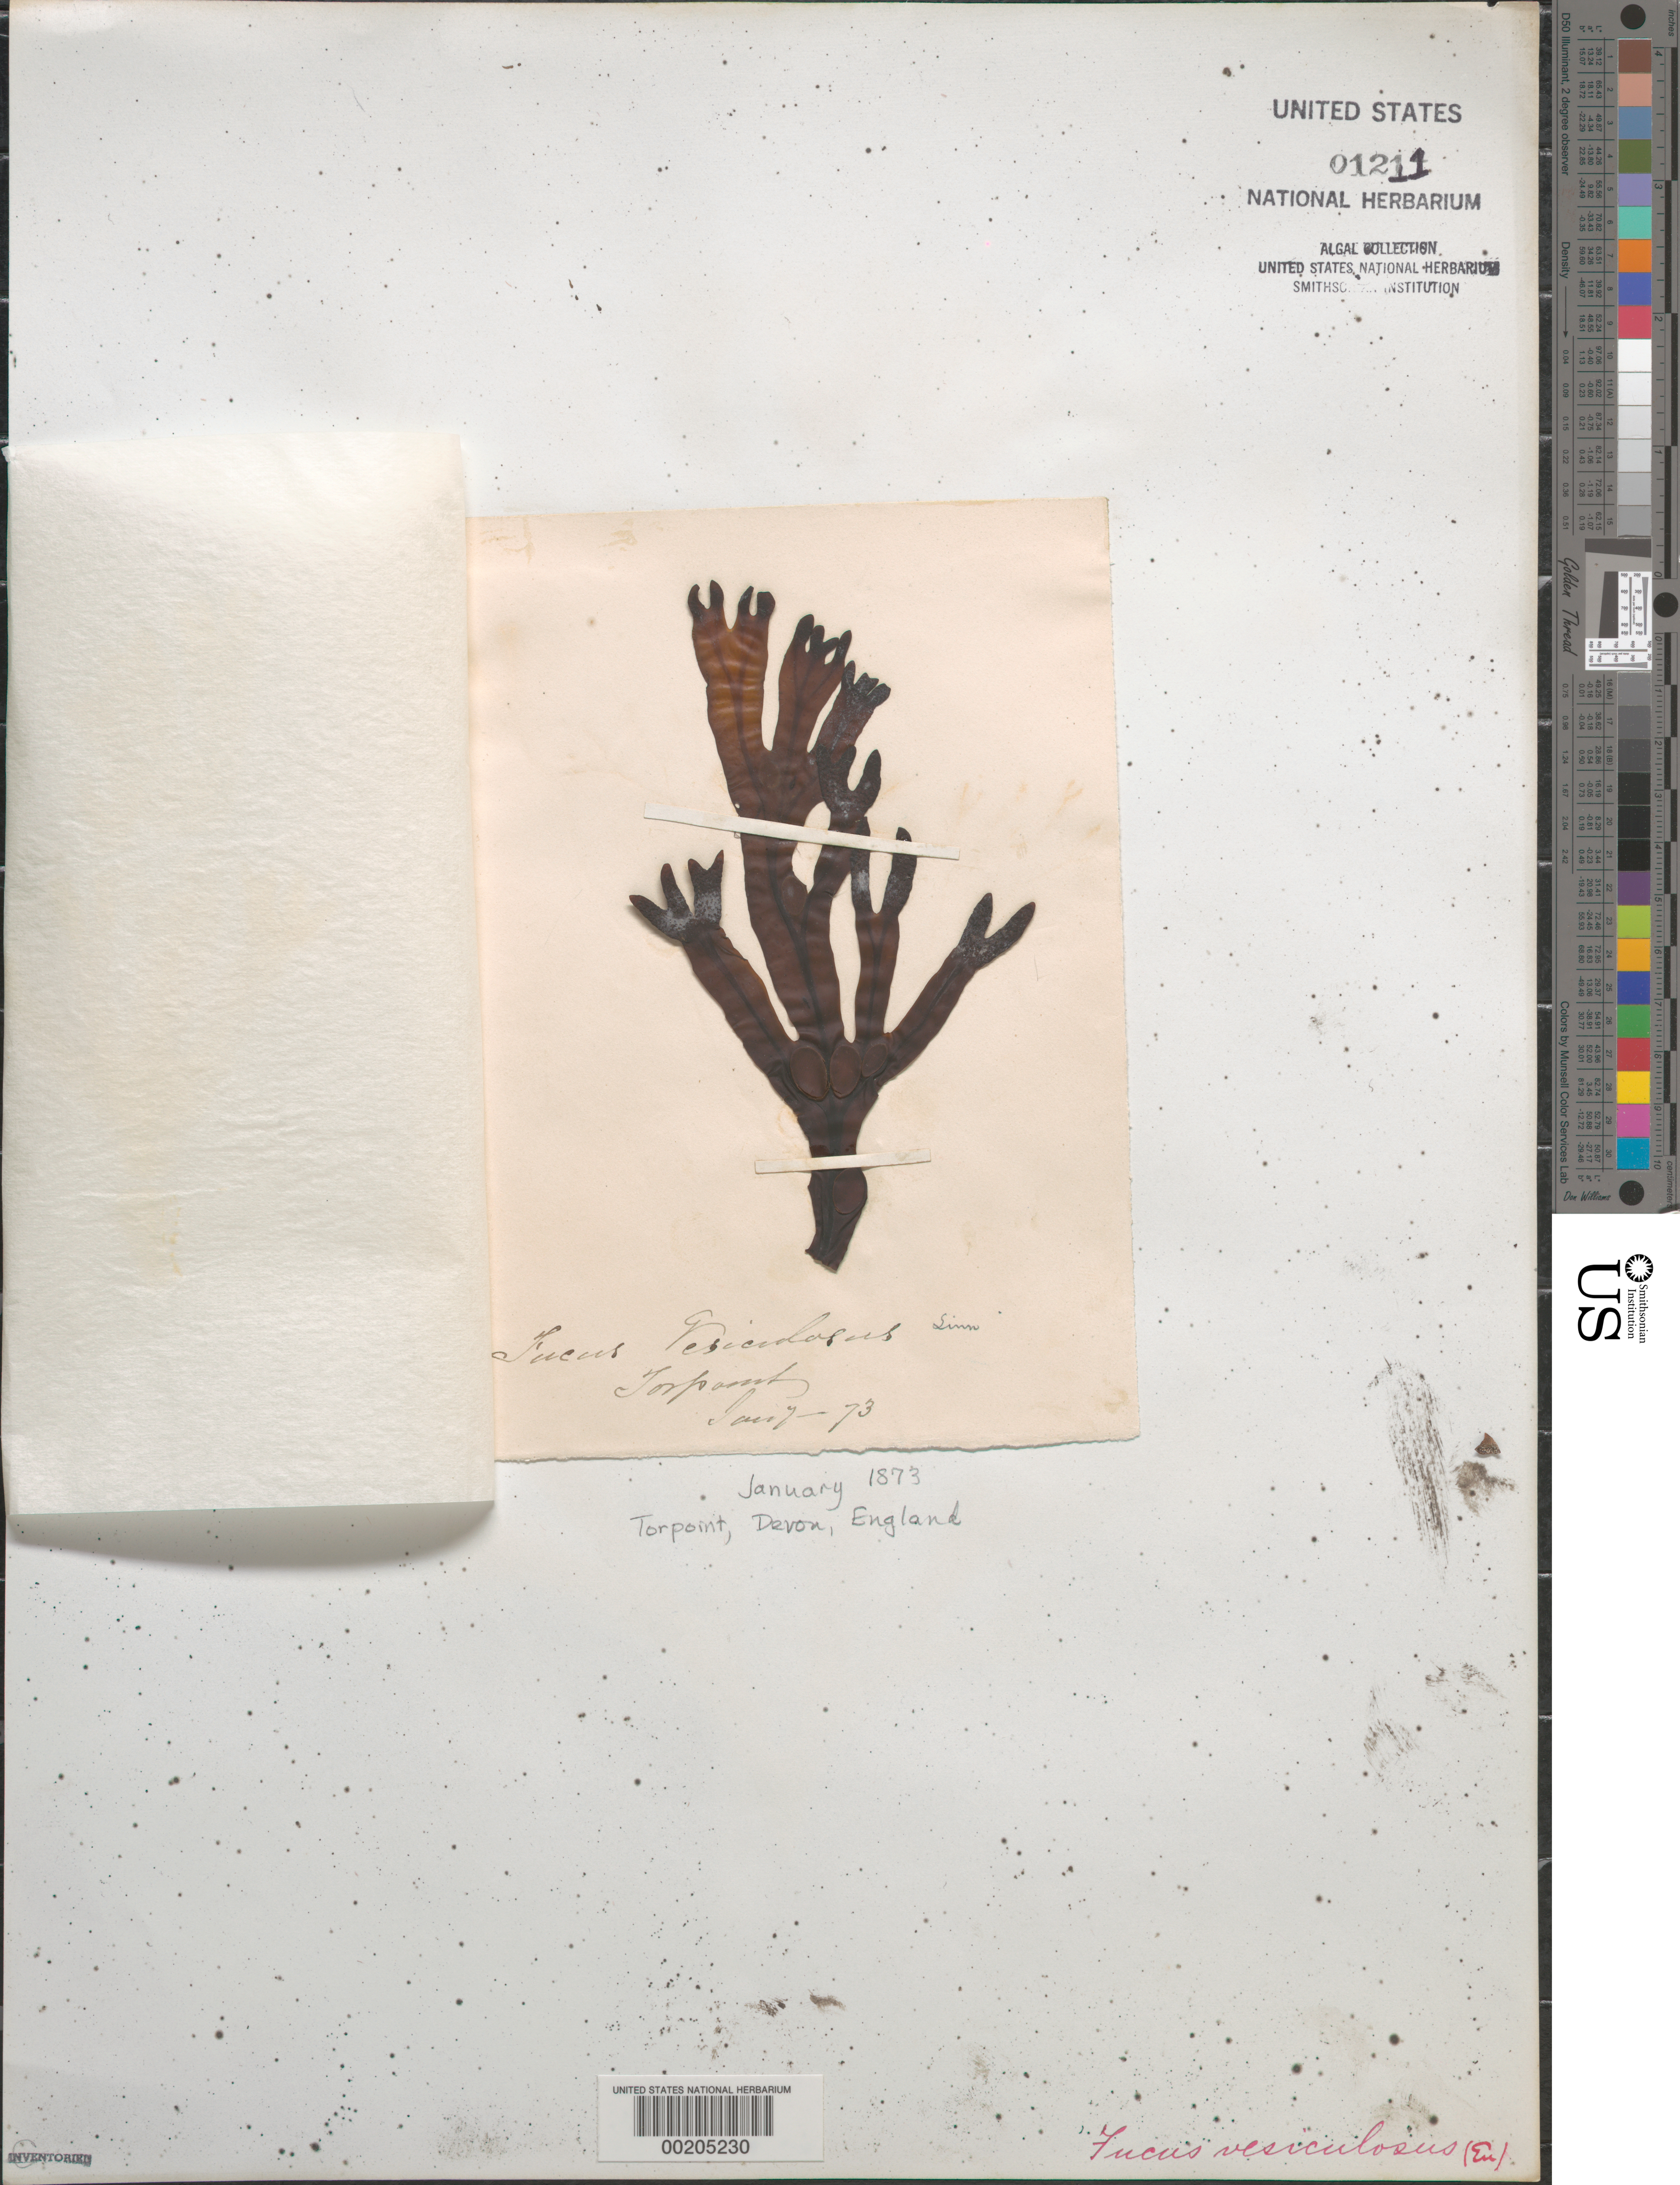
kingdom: Chromista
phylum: Ochrophyta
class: Phaeophyceae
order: Fucales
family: Fucaceae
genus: Fucus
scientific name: Fucus vesiculosus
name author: L.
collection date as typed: Jan 1873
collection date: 1873-01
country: United Kingdom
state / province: England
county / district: Devon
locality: Torpoint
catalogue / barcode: US 1211